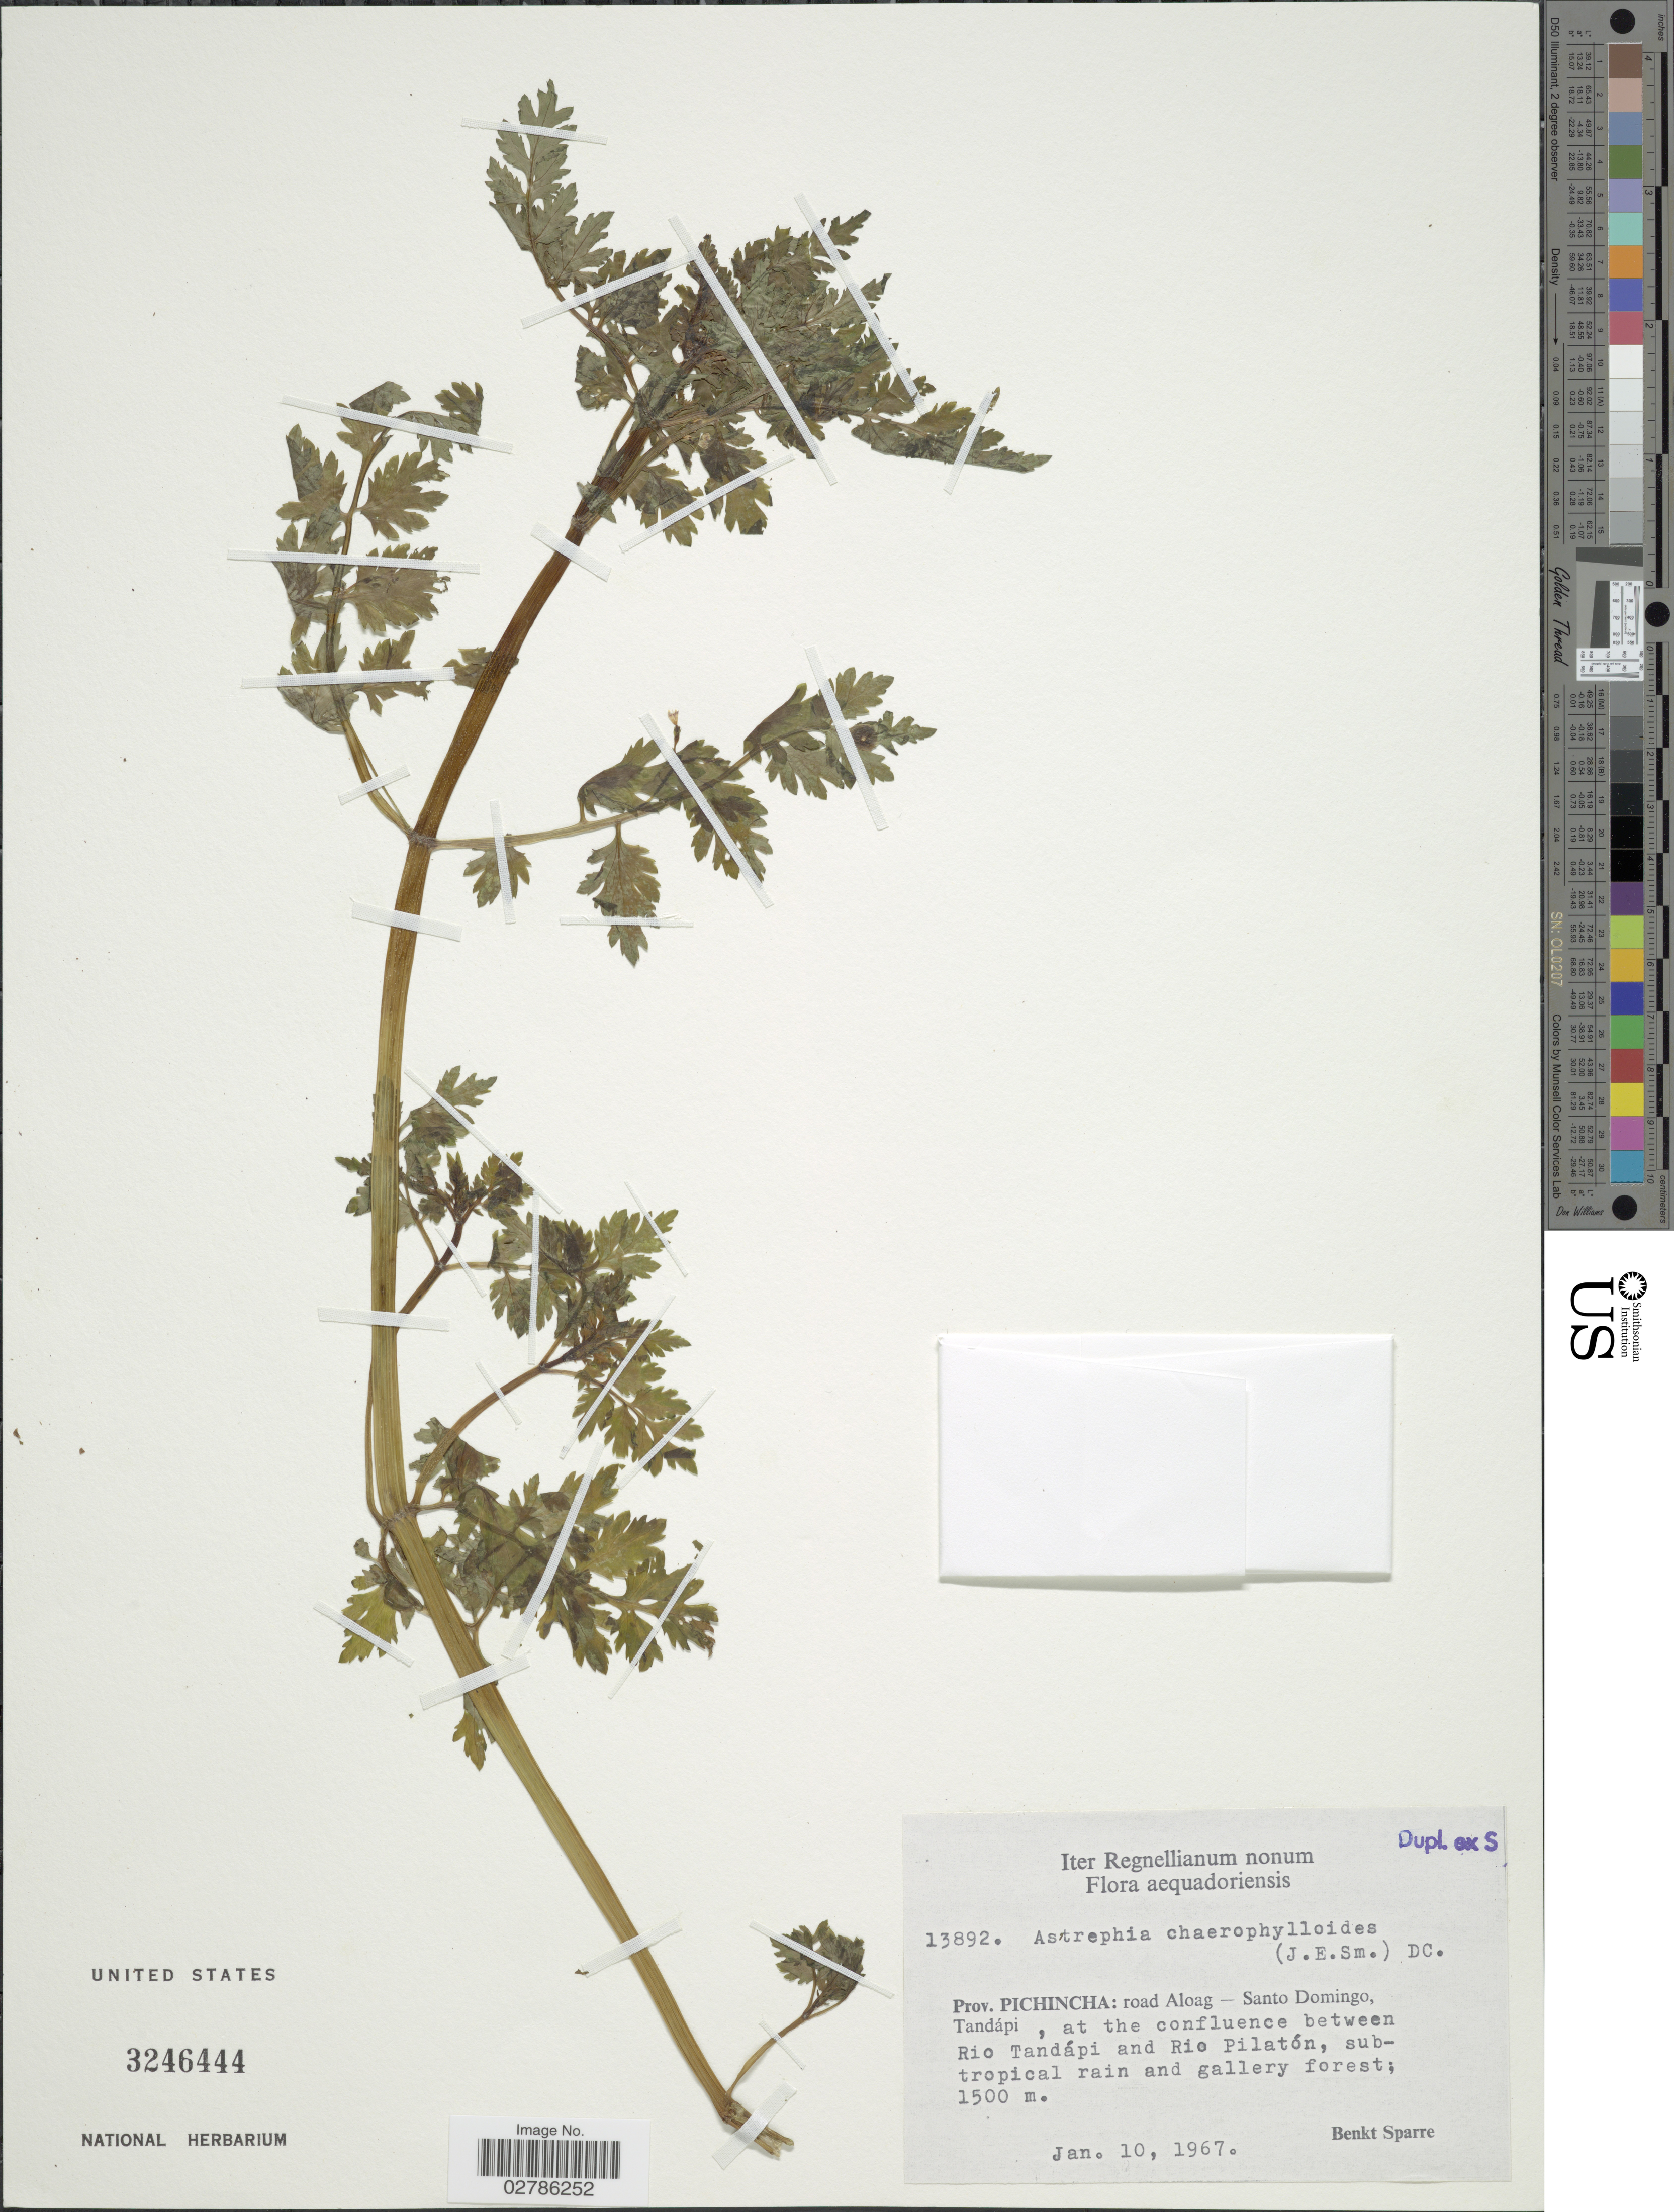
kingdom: Plantae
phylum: Tracheophyta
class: Magnoliopsida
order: Dipsacales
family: Caprifoliaceae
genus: Astrephia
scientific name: Astrephia chaerophylloides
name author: (Sm.) DC.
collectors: B. Sparre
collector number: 13892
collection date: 1967-01-10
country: Ecuador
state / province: Pichincha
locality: Road Aloag-Santo Domingo, Tandápi, at the confluence between Rio Tandápi and Rio Pilatón.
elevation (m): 1500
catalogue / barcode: US 3246444